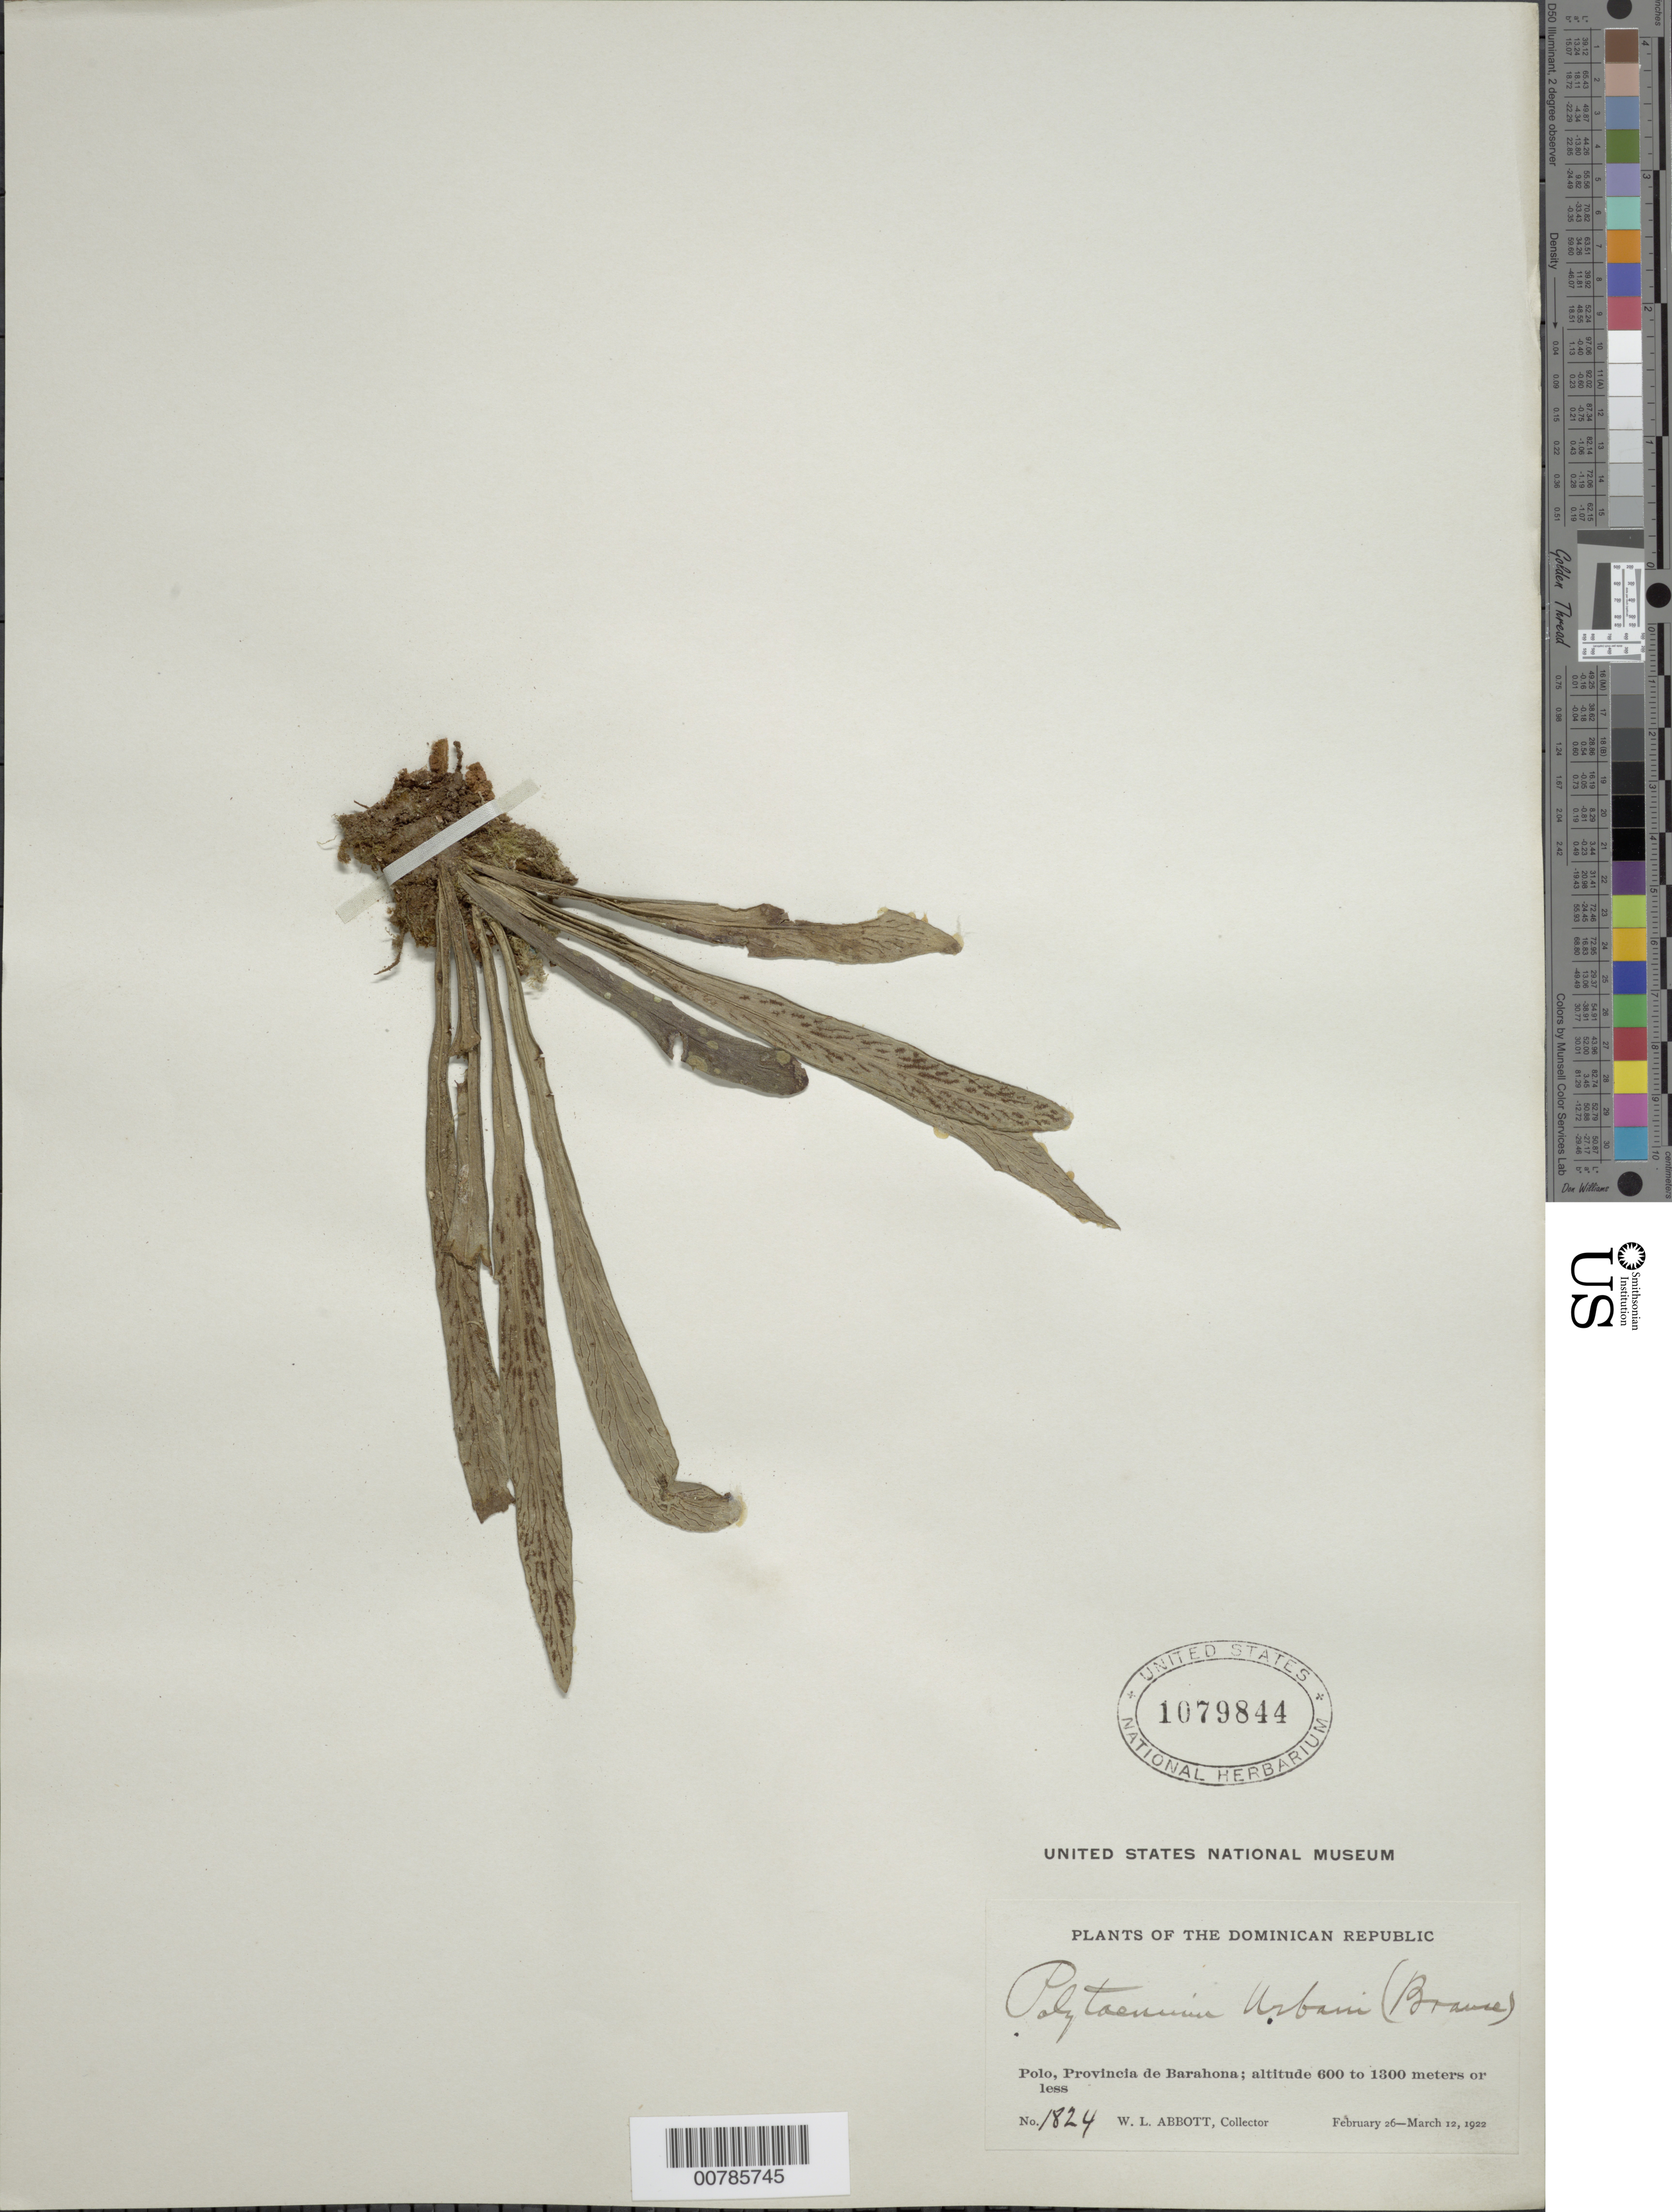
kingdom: Plantae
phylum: Tracheophyta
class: Polypodiopsida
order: Polypodiales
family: Pteridaceae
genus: Polytaenium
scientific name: Polytaenium urbanii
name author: (Brause) Alain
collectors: W. L. Abbott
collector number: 1824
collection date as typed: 26 Feb 1922 12 Mar 1922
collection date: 1922-02-26/1922-03-12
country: Dominican Republic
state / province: Barahona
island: Hispaniola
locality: Polo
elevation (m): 600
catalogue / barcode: US 1079844